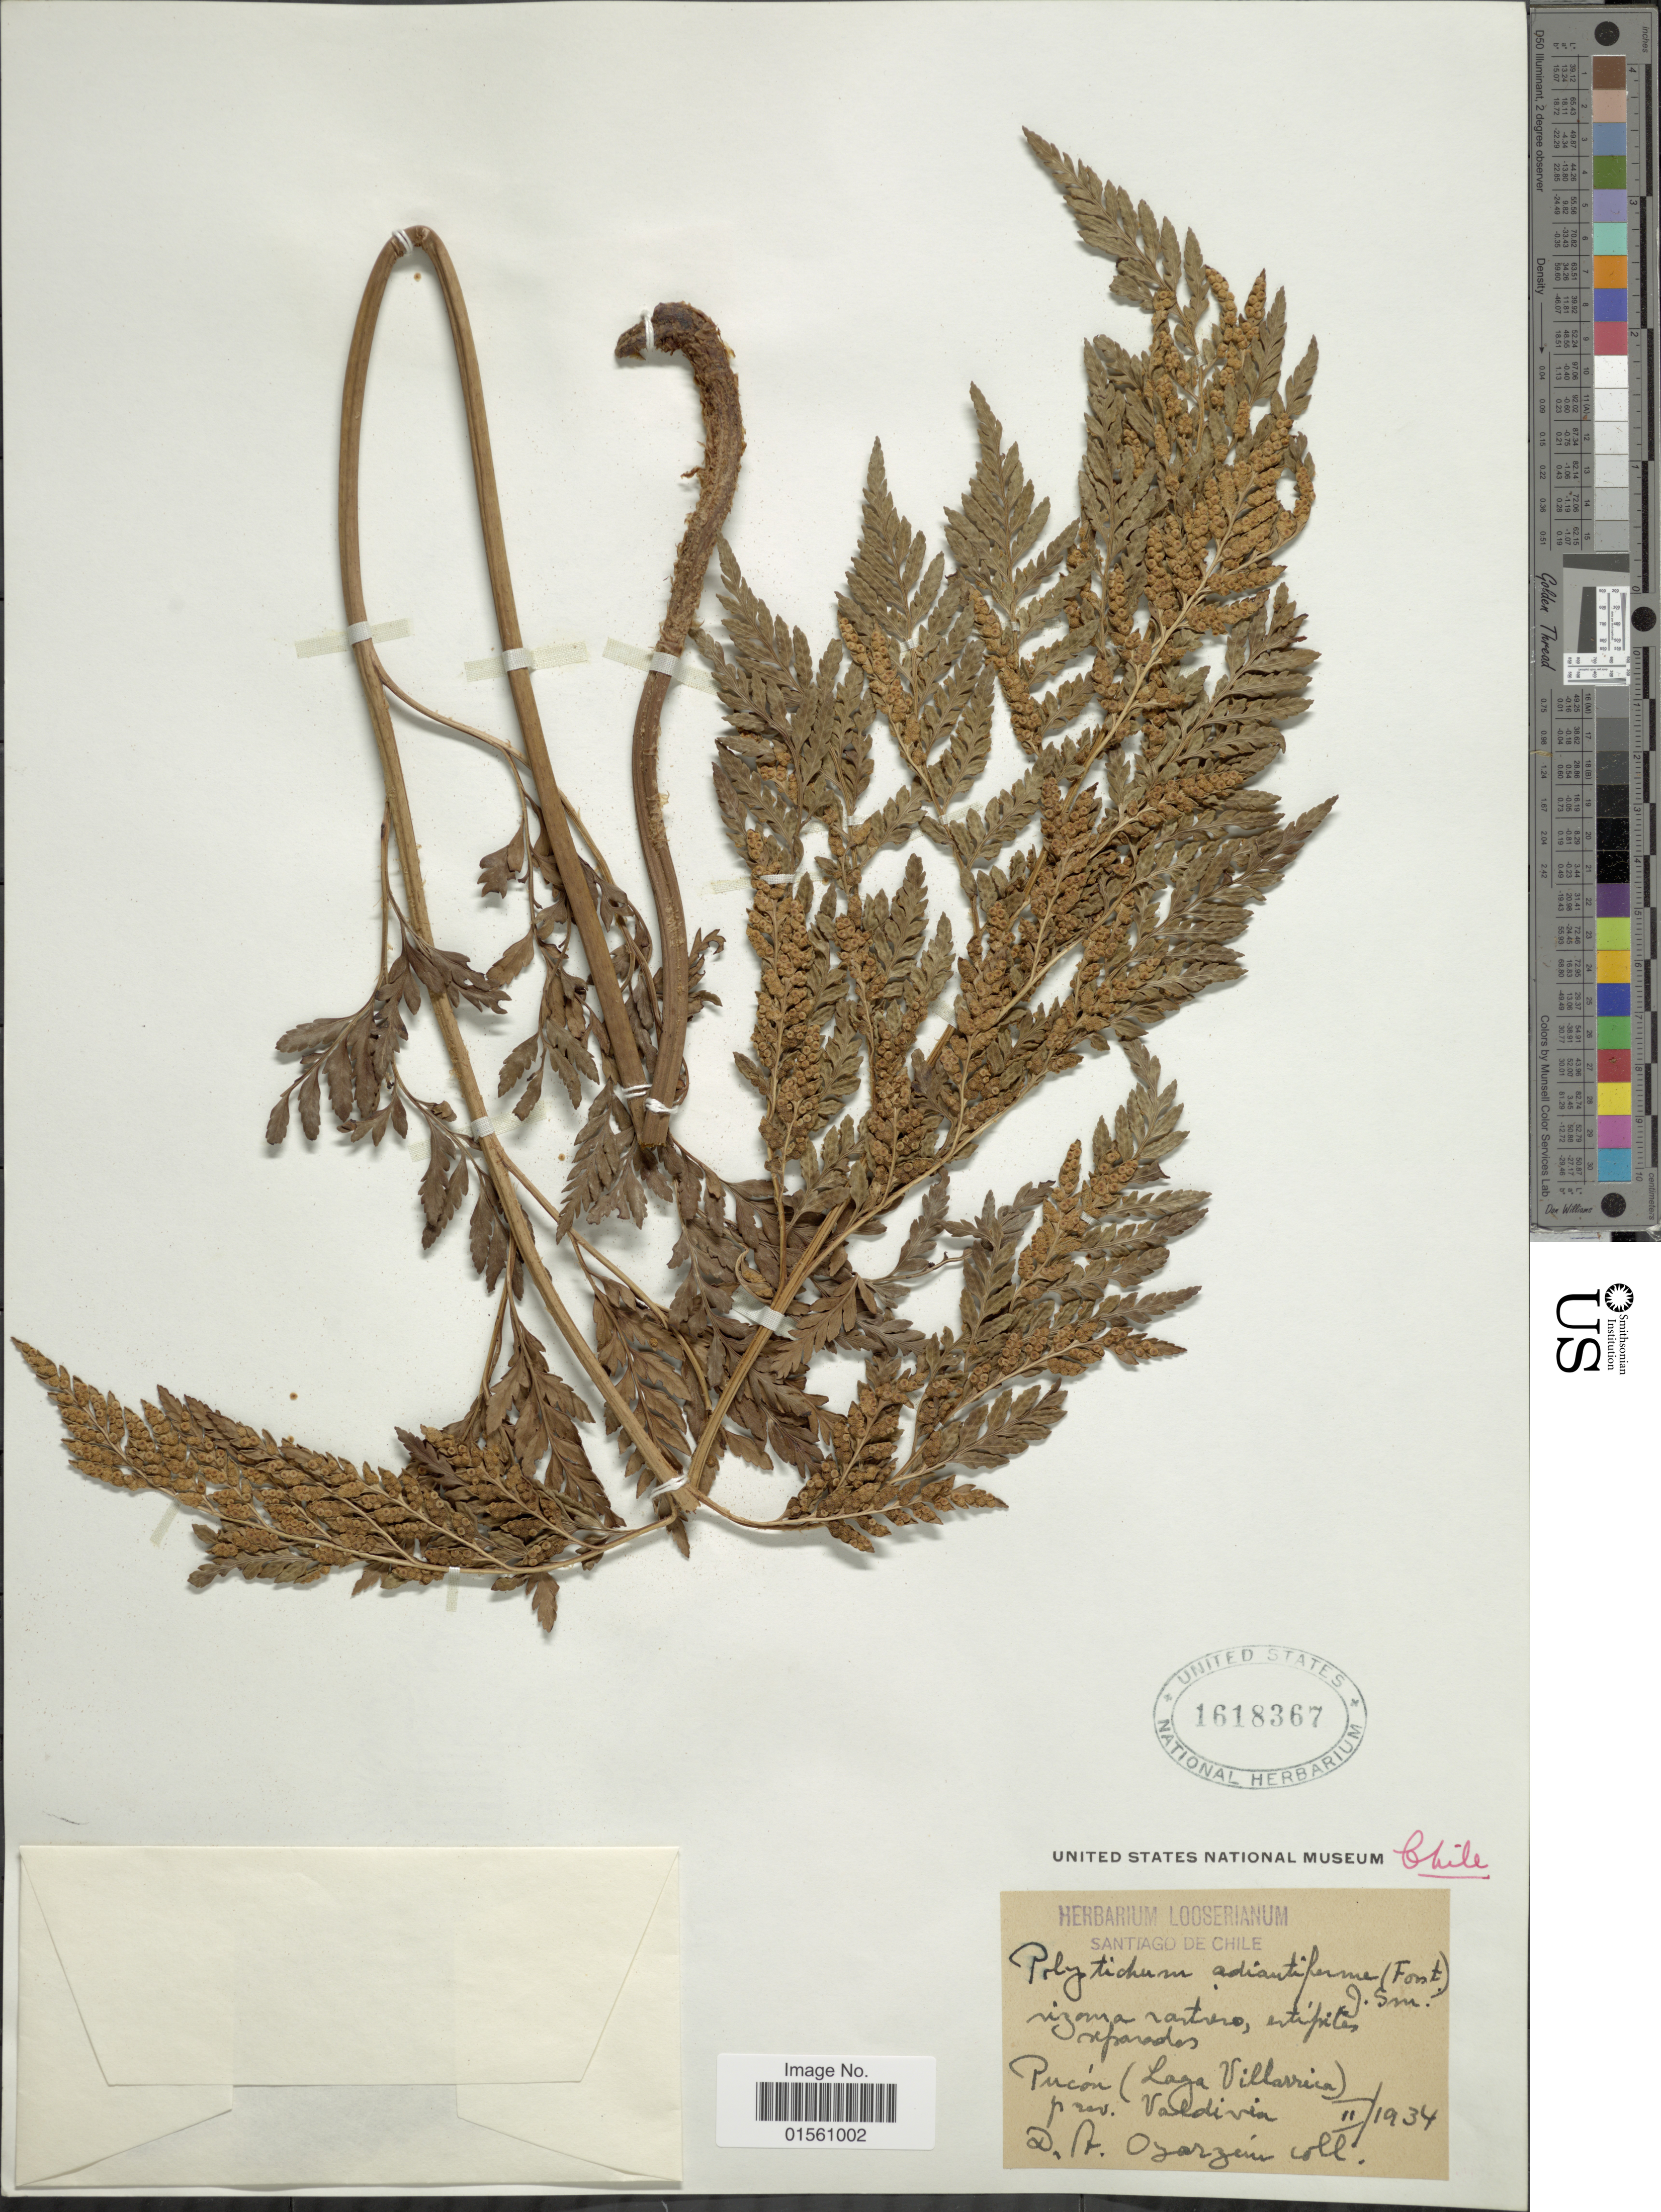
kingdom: Plantae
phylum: Tracheophyta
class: Polypodiopsida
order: Polypodiales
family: Dryopteridaceae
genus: Rumohra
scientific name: Rumohra adiantiformis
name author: (G. Forst.) Ching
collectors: -. Oyarzun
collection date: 1934-02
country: Chile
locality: Pucon (Laga Villarica), prov. Valdivia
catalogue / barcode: US 1618367